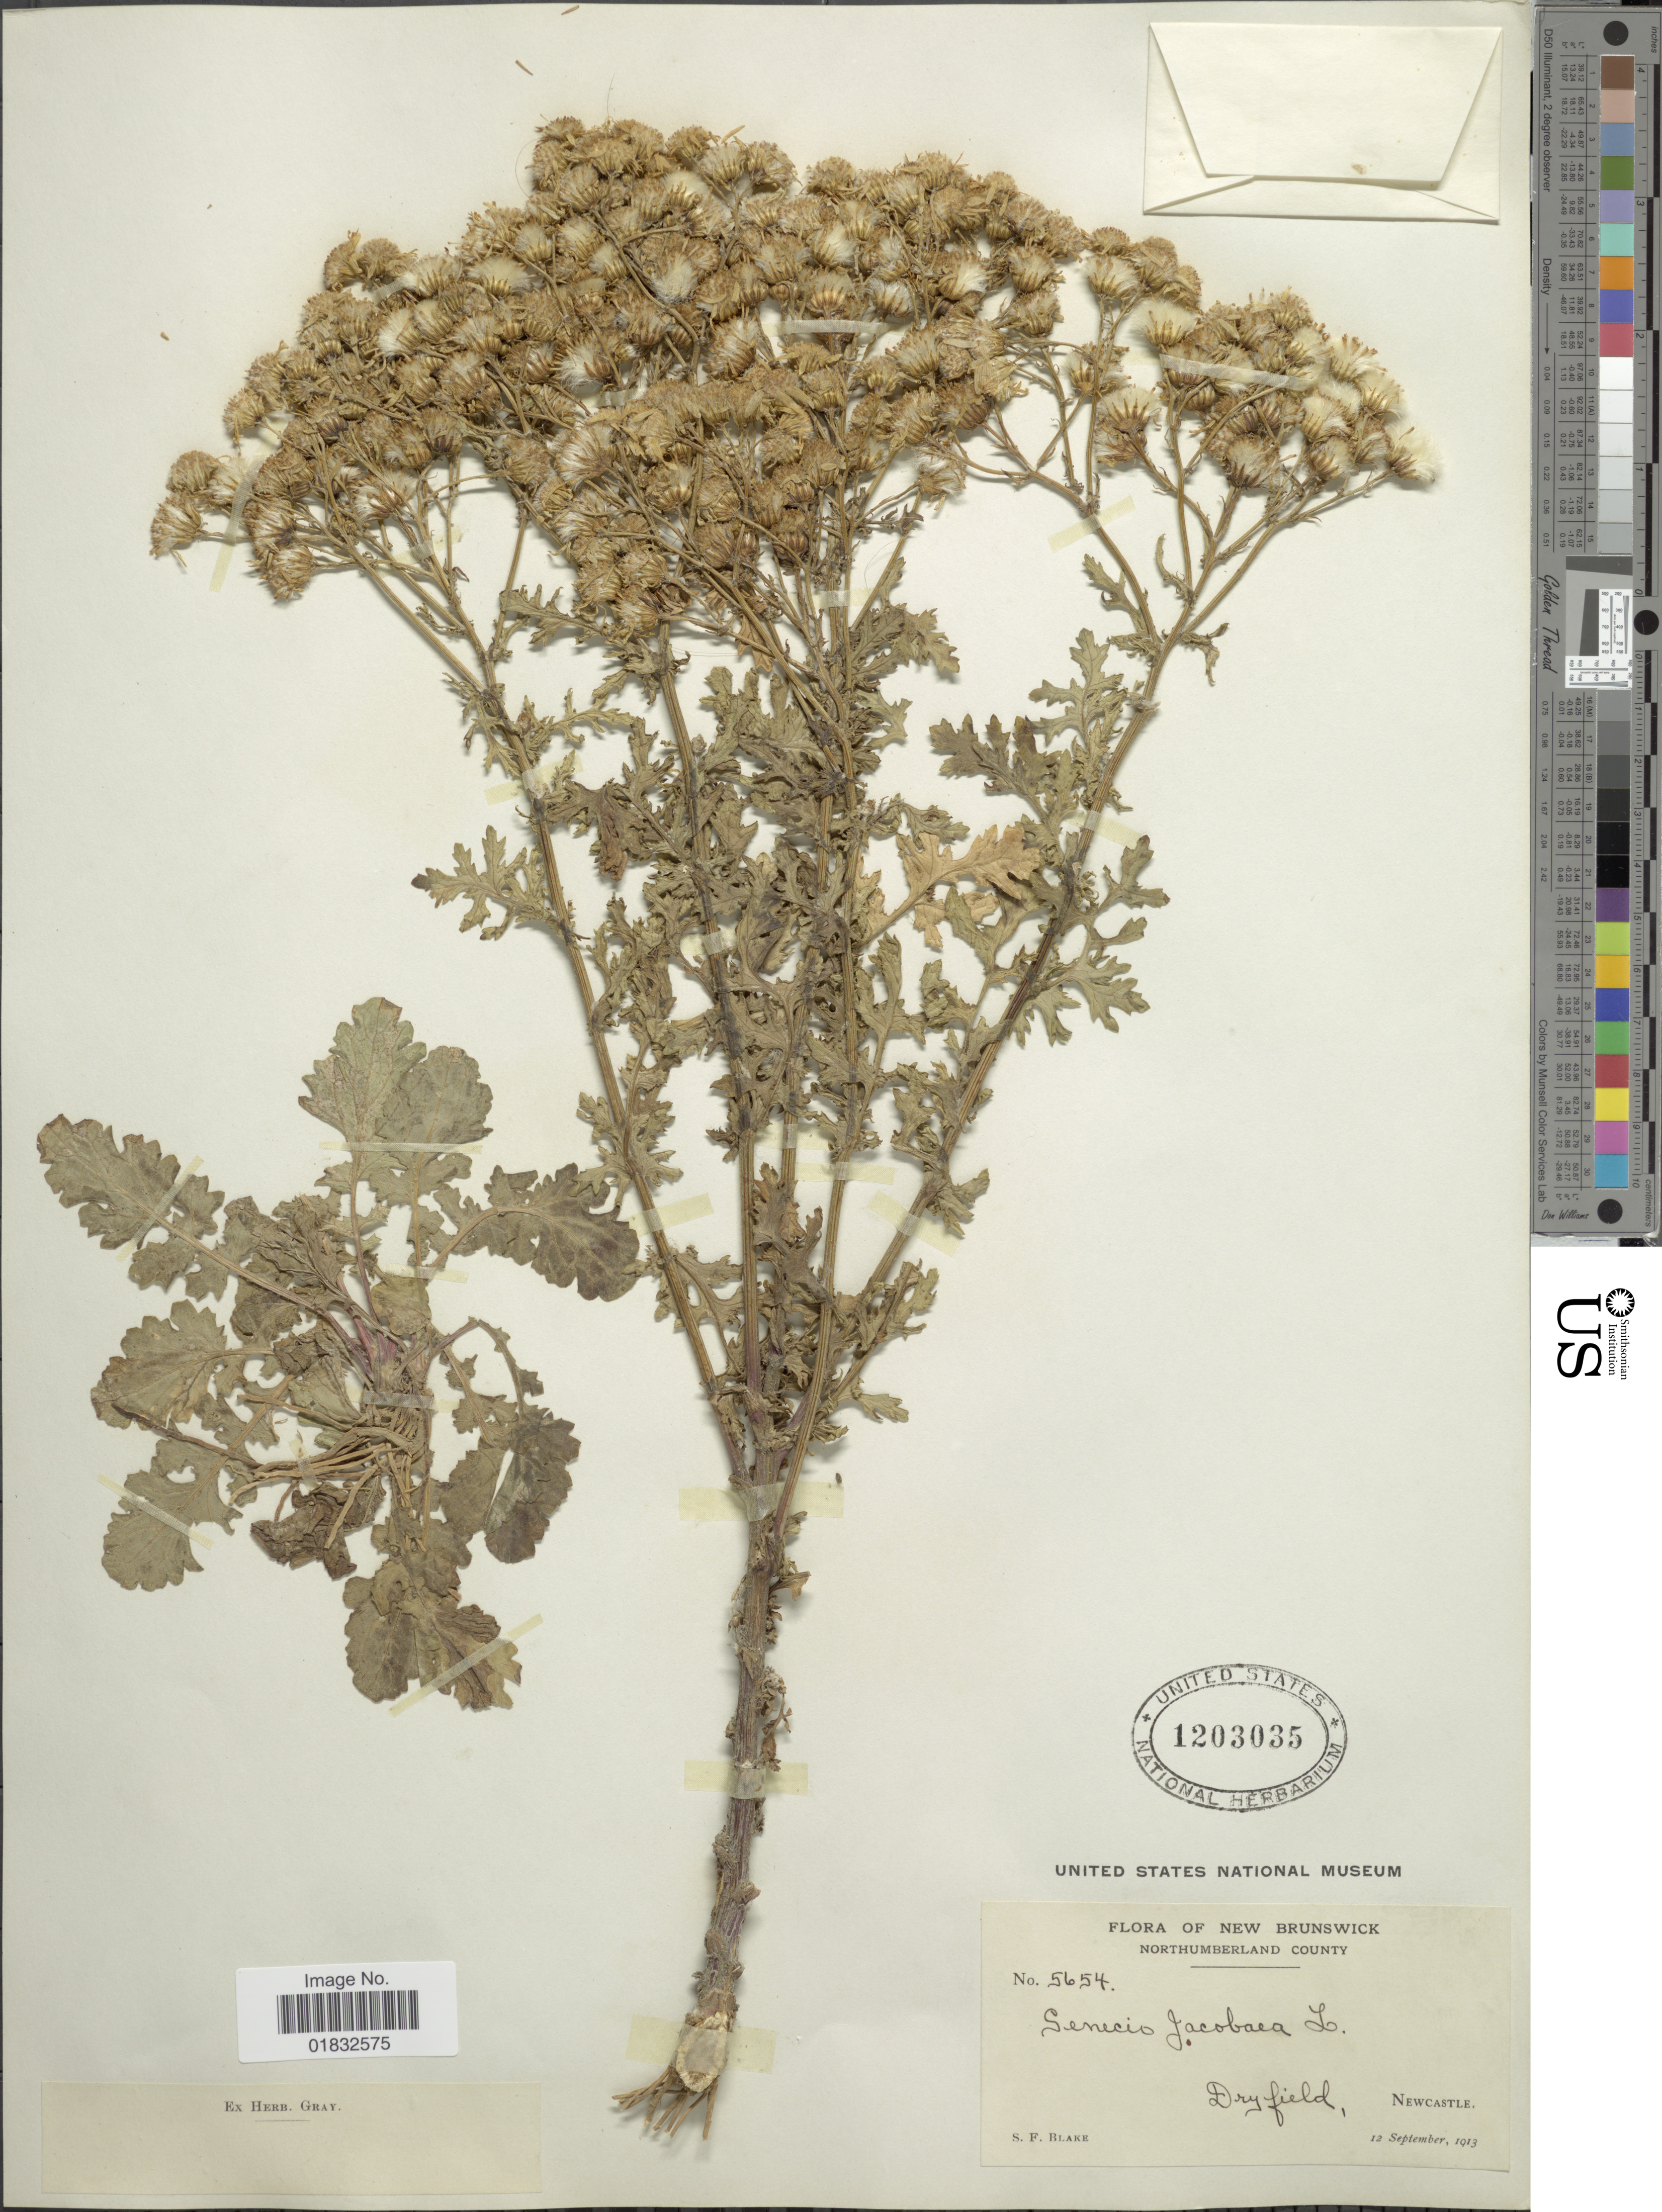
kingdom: Plantae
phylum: Tracheophyta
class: Magnoliopsida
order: Asterales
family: Asteraceae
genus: Jacobaea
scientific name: Jacobaea vulgaris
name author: Gaertn.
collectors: S. Blake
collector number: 5654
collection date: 1913-09-12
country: Canada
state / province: New Brunswick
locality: Northumberland County, Dryfield, Newcastle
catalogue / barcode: US 1203035